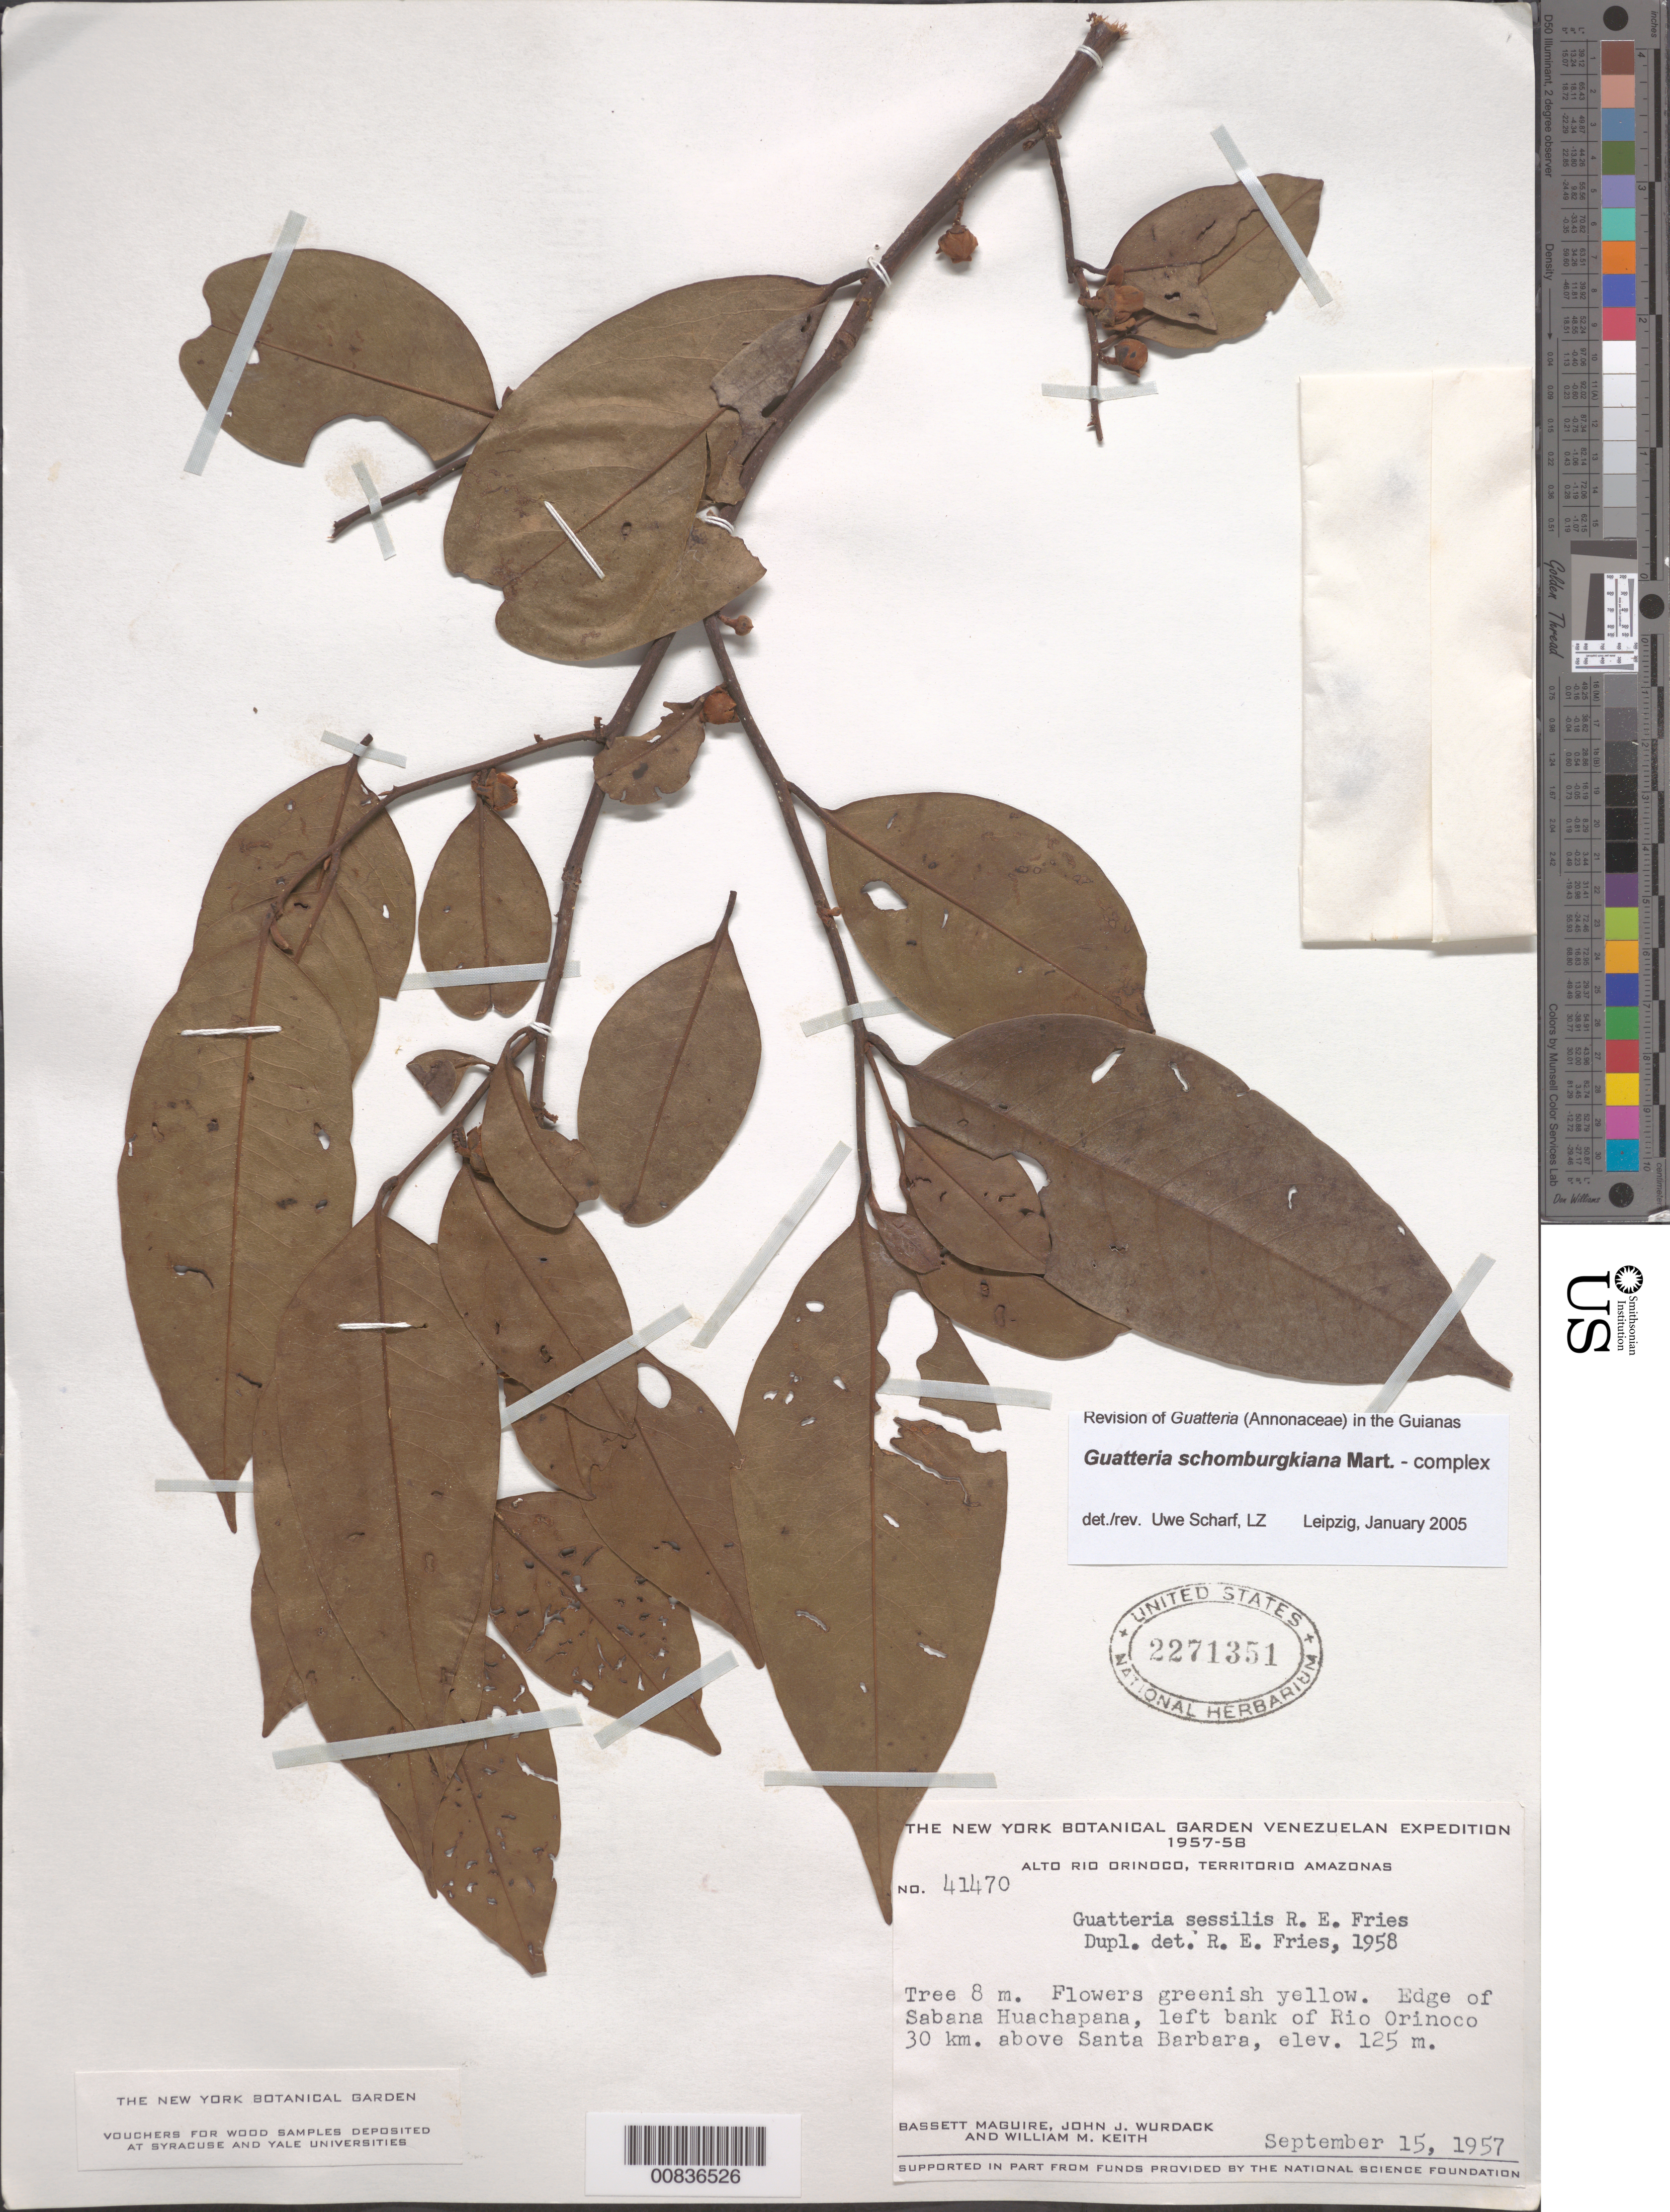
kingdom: Plantae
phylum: Tracheophyta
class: Magnoliopsida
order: Magnoliales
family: Annonaceae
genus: Guatteria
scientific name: Guatteria schomburgkiana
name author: Mart.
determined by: Scharf, U.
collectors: B. Maguire, J. J. Wurdack & W. Keith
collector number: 41470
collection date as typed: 15-Sep-57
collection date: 1957-09-15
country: Venezuela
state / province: Amazonas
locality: Río Orinoco, Sabana Huachapana, 30 km above mouth of Río Ventuari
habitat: Edge of savanna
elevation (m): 125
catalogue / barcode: US 2271351